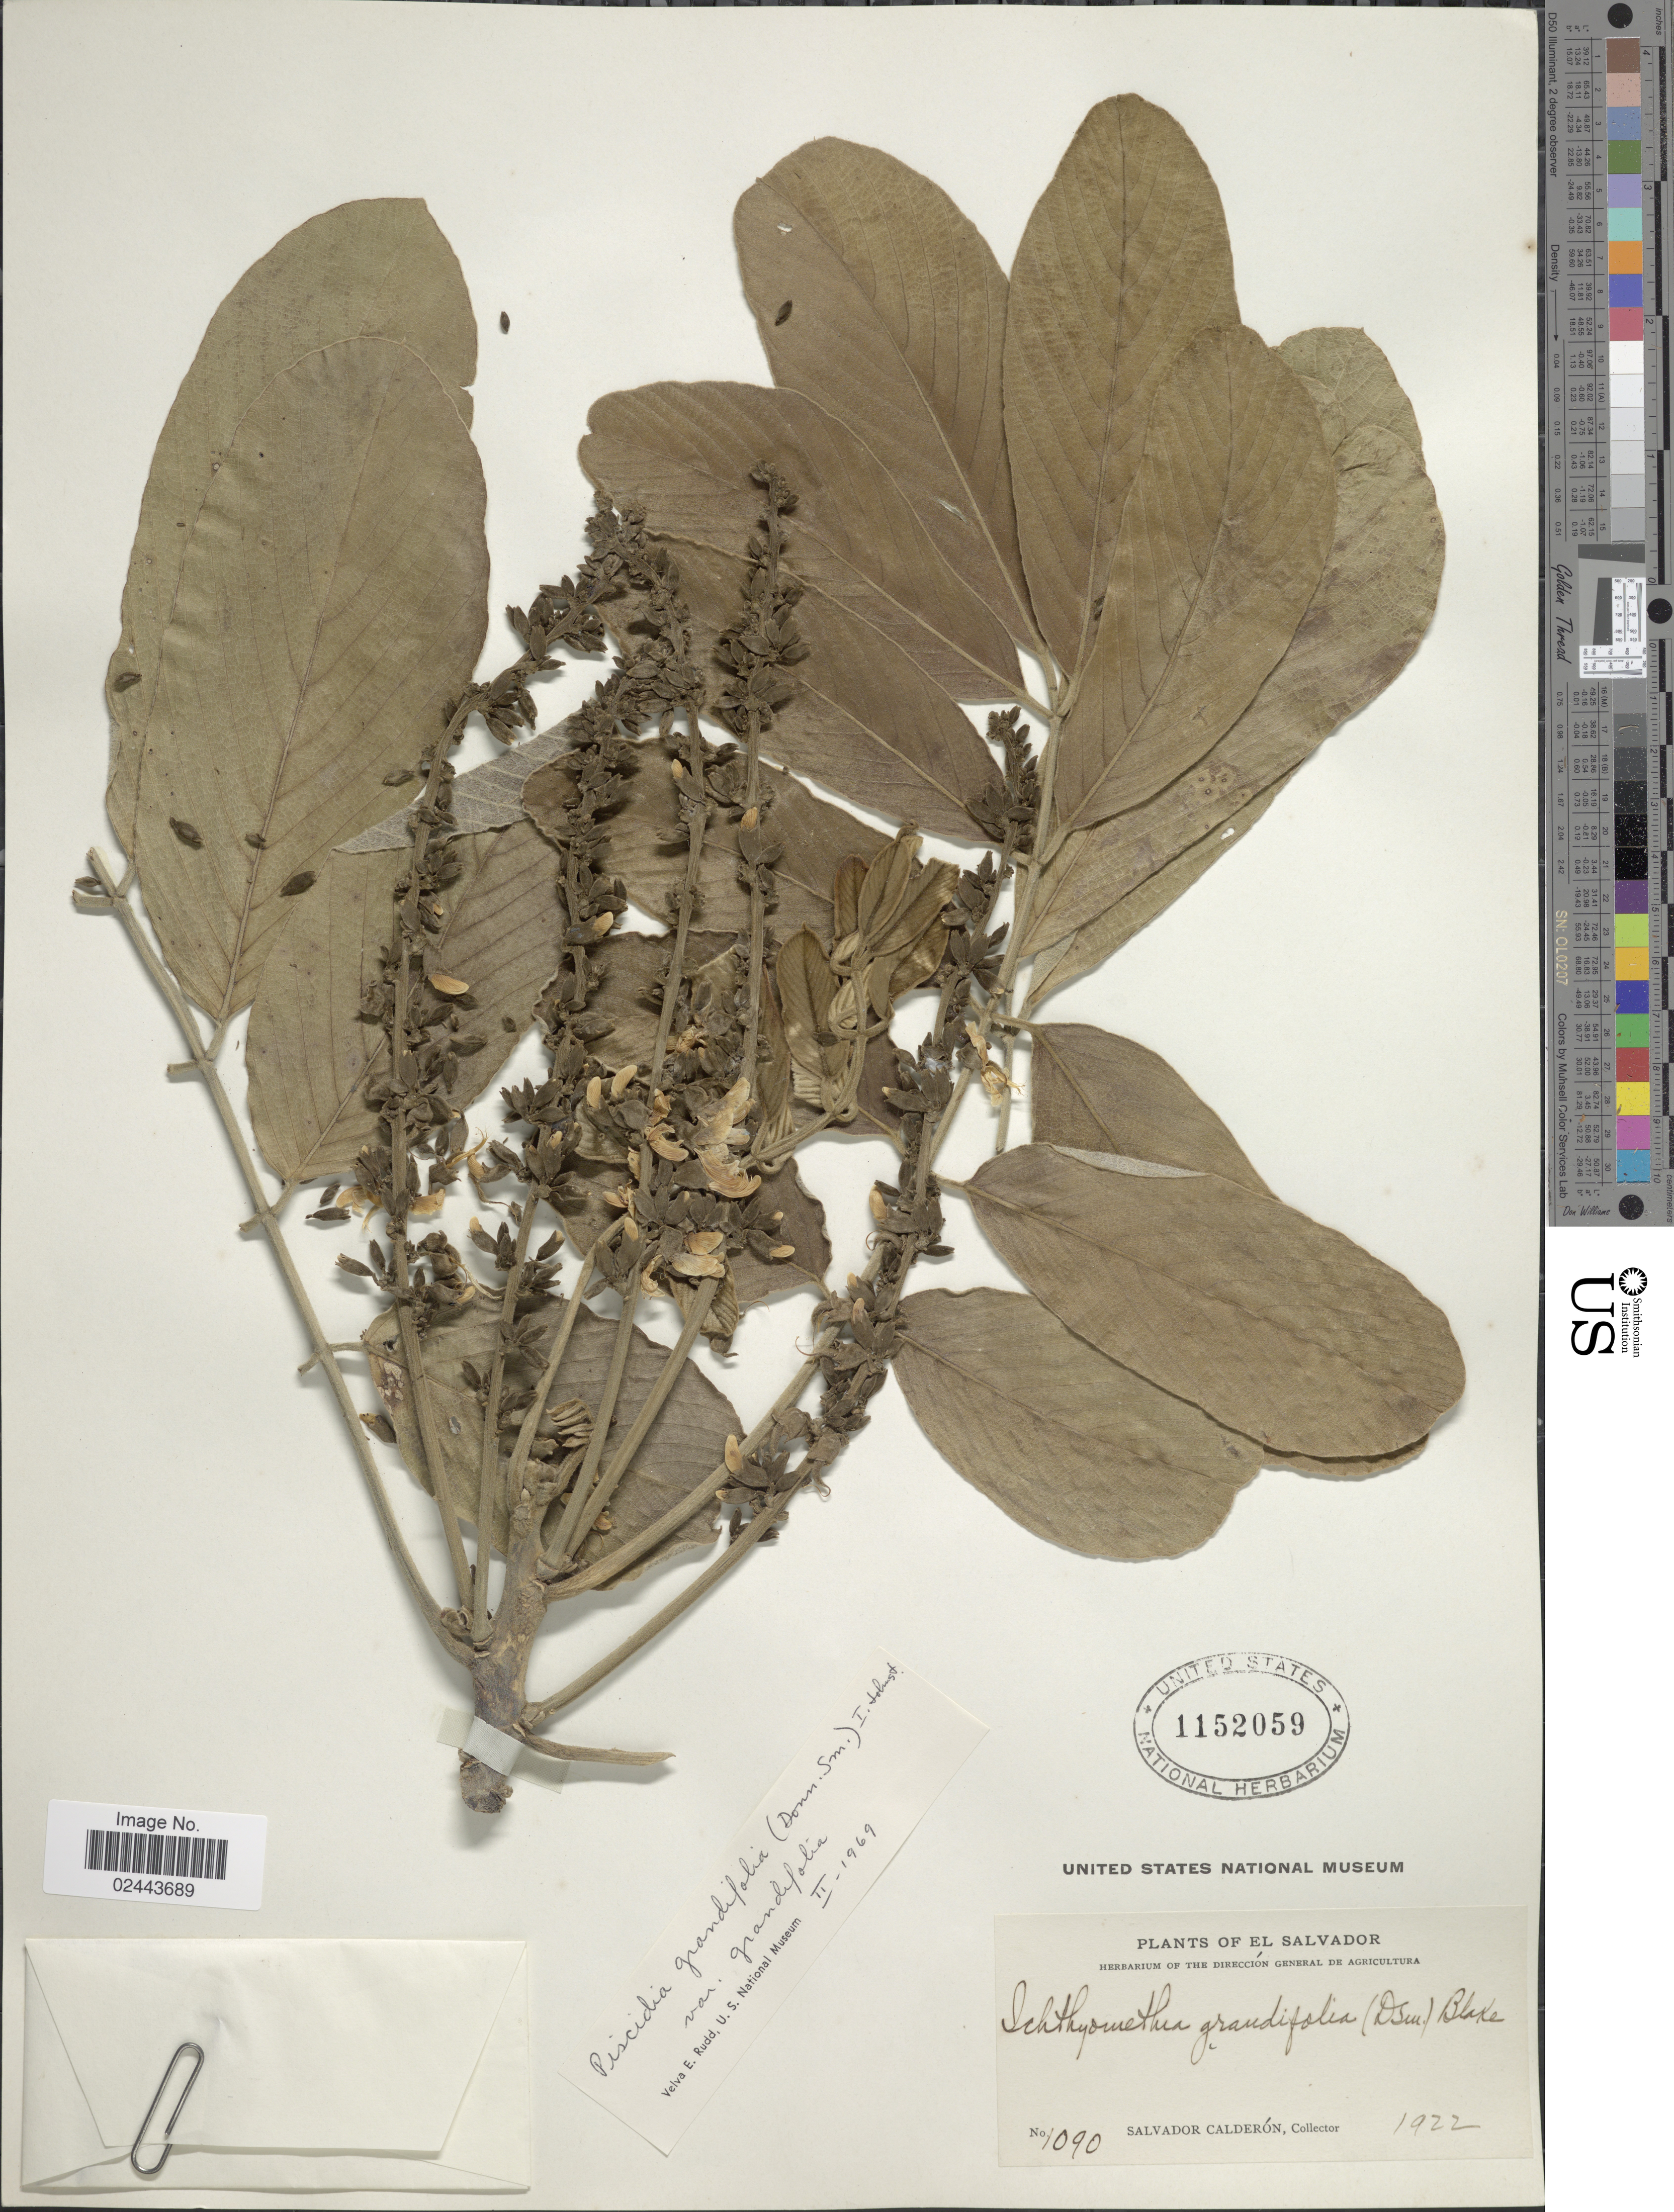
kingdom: Plantae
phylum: Tracheophyta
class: Magnoliopsida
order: Fabales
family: Fabaceae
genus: Piscidia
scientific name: Piscidia grandifolia var. grandifolia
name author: (Donn. Sm.) I.M. Johnst.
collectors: S. Calderón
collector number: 1090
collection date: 1922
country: El Salvador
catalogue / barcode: US 1152059